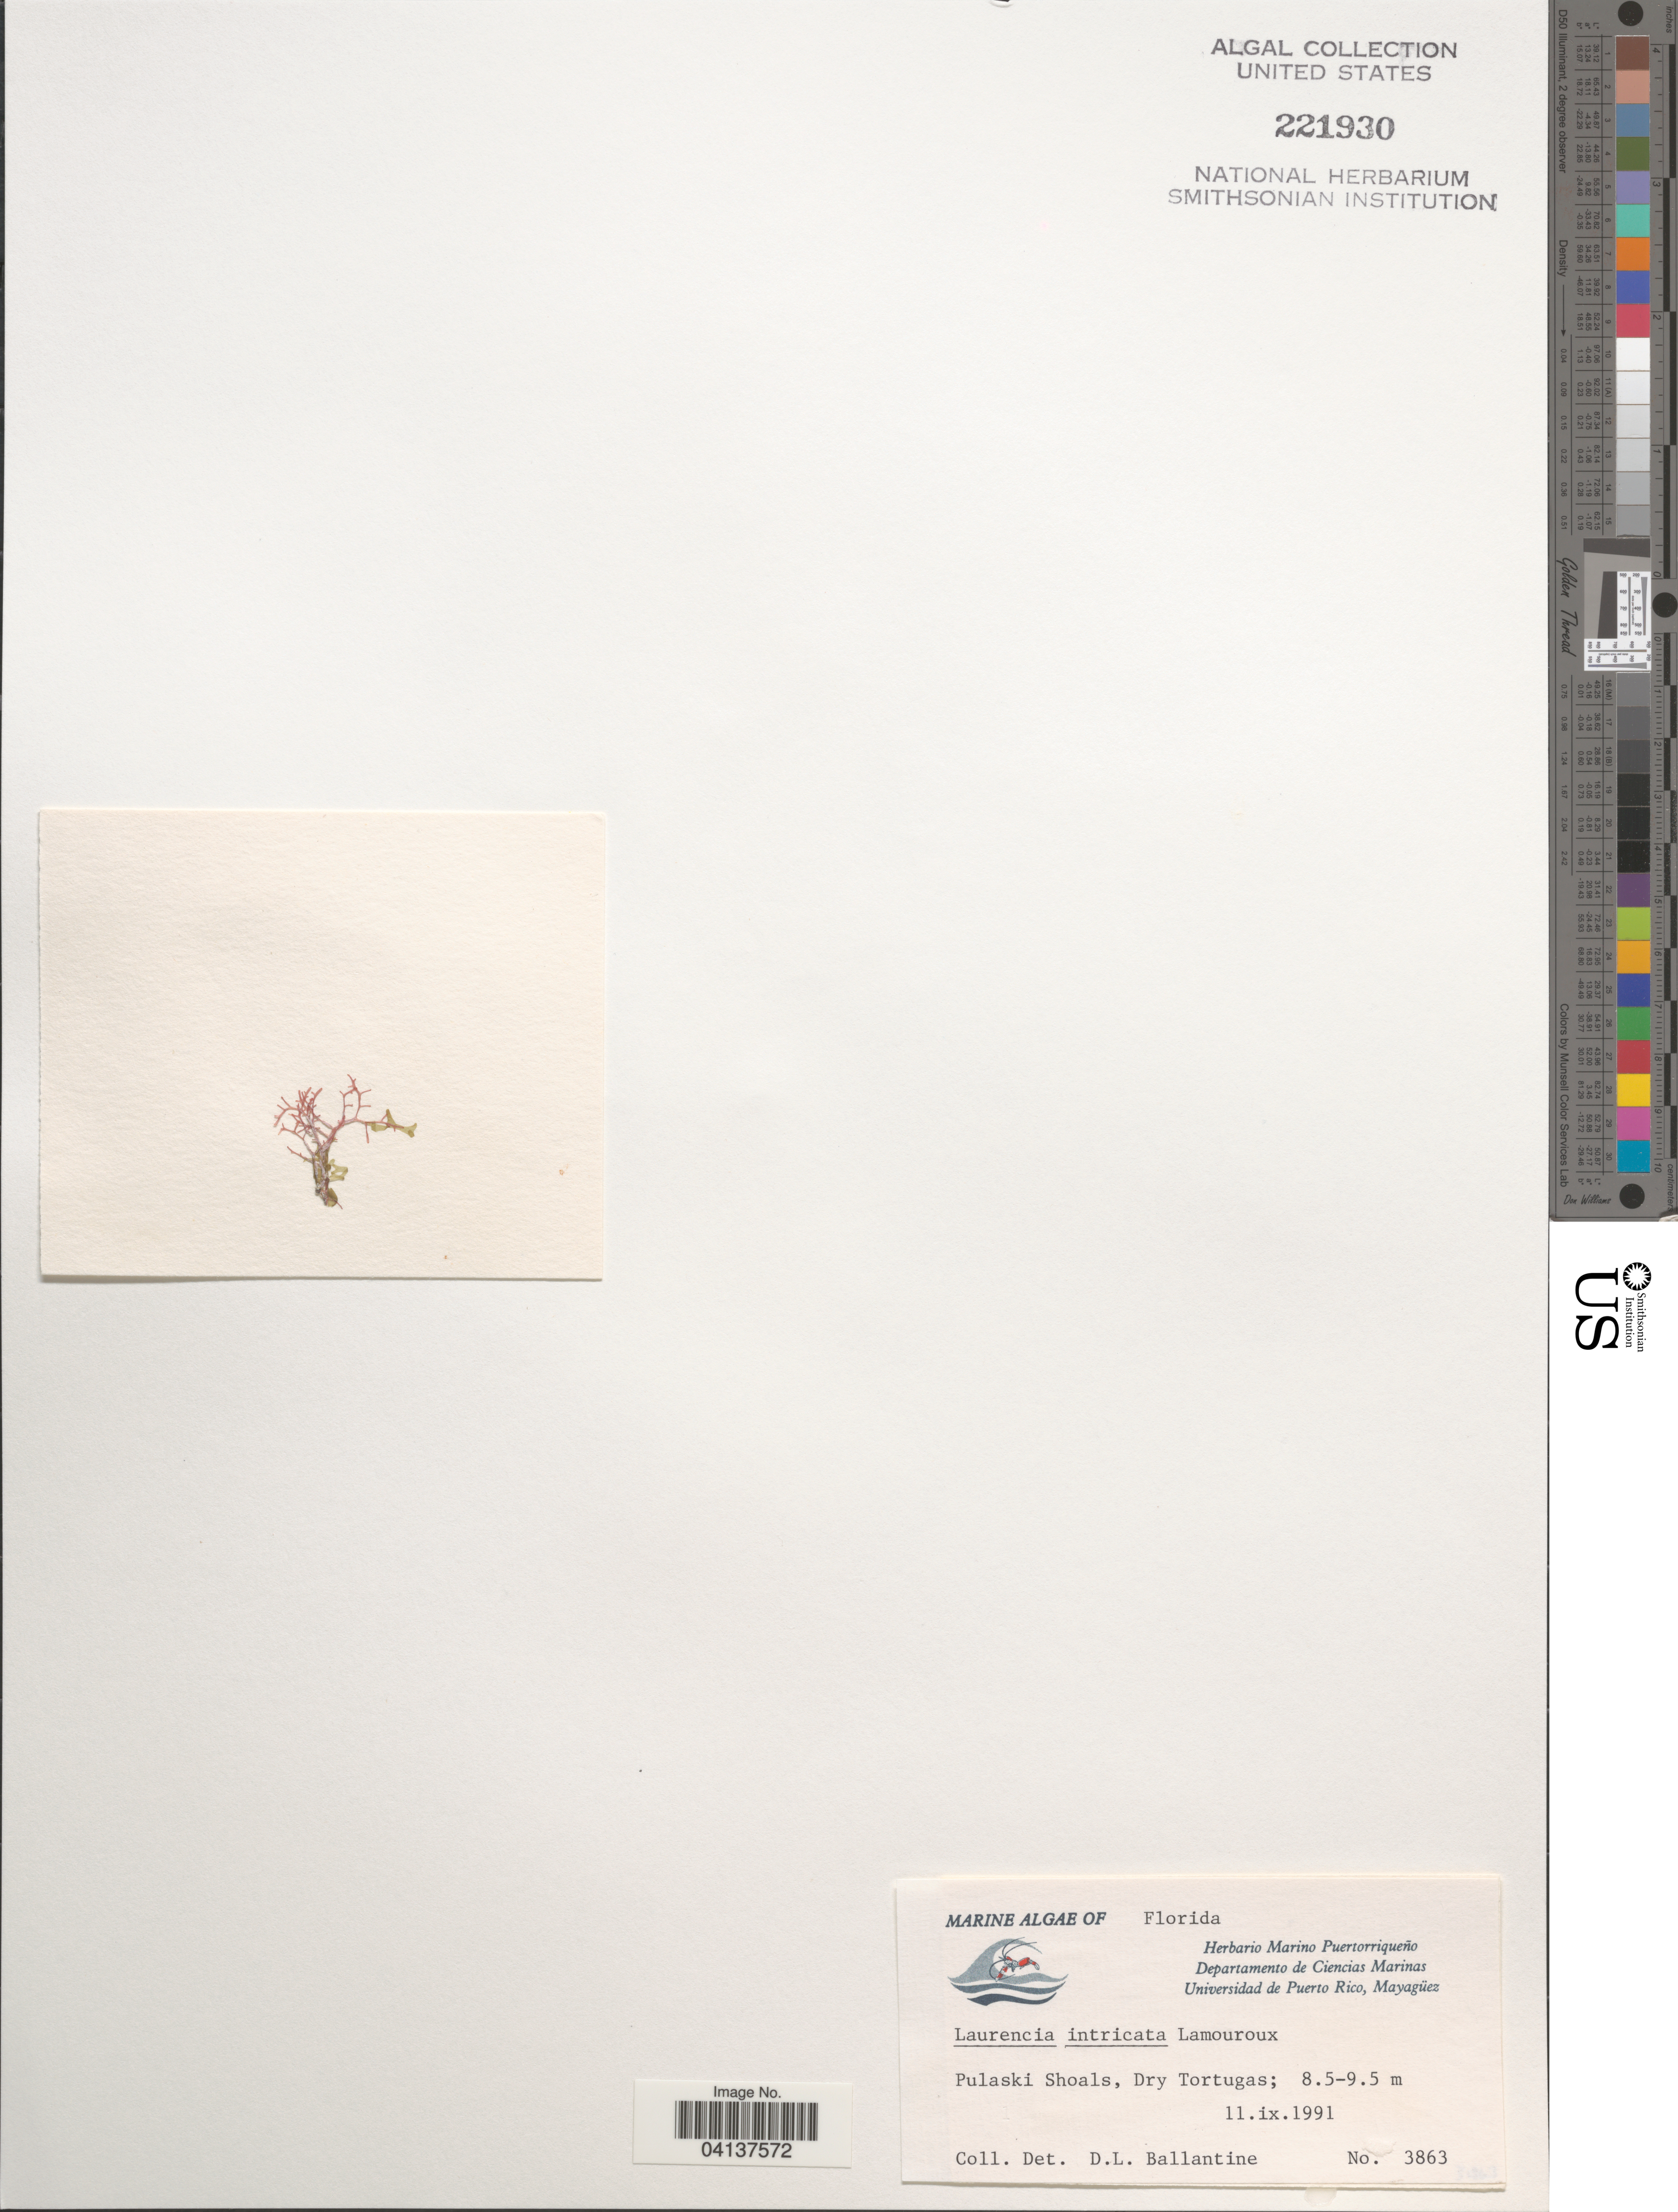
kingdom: Plantae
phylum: Rhodophyta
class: Florideophyceae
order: Ceramiales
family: Rhodomelaceae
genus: Laurencia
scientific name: Laurencia intricata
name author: J.V.Lamouroux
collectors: D.L. Ballantine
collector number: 3863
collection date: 1991-09-11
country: United States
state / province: Florida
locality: Pulaski Shoals, Dry Tortugas.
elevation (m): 8.5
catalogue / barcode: US 221930